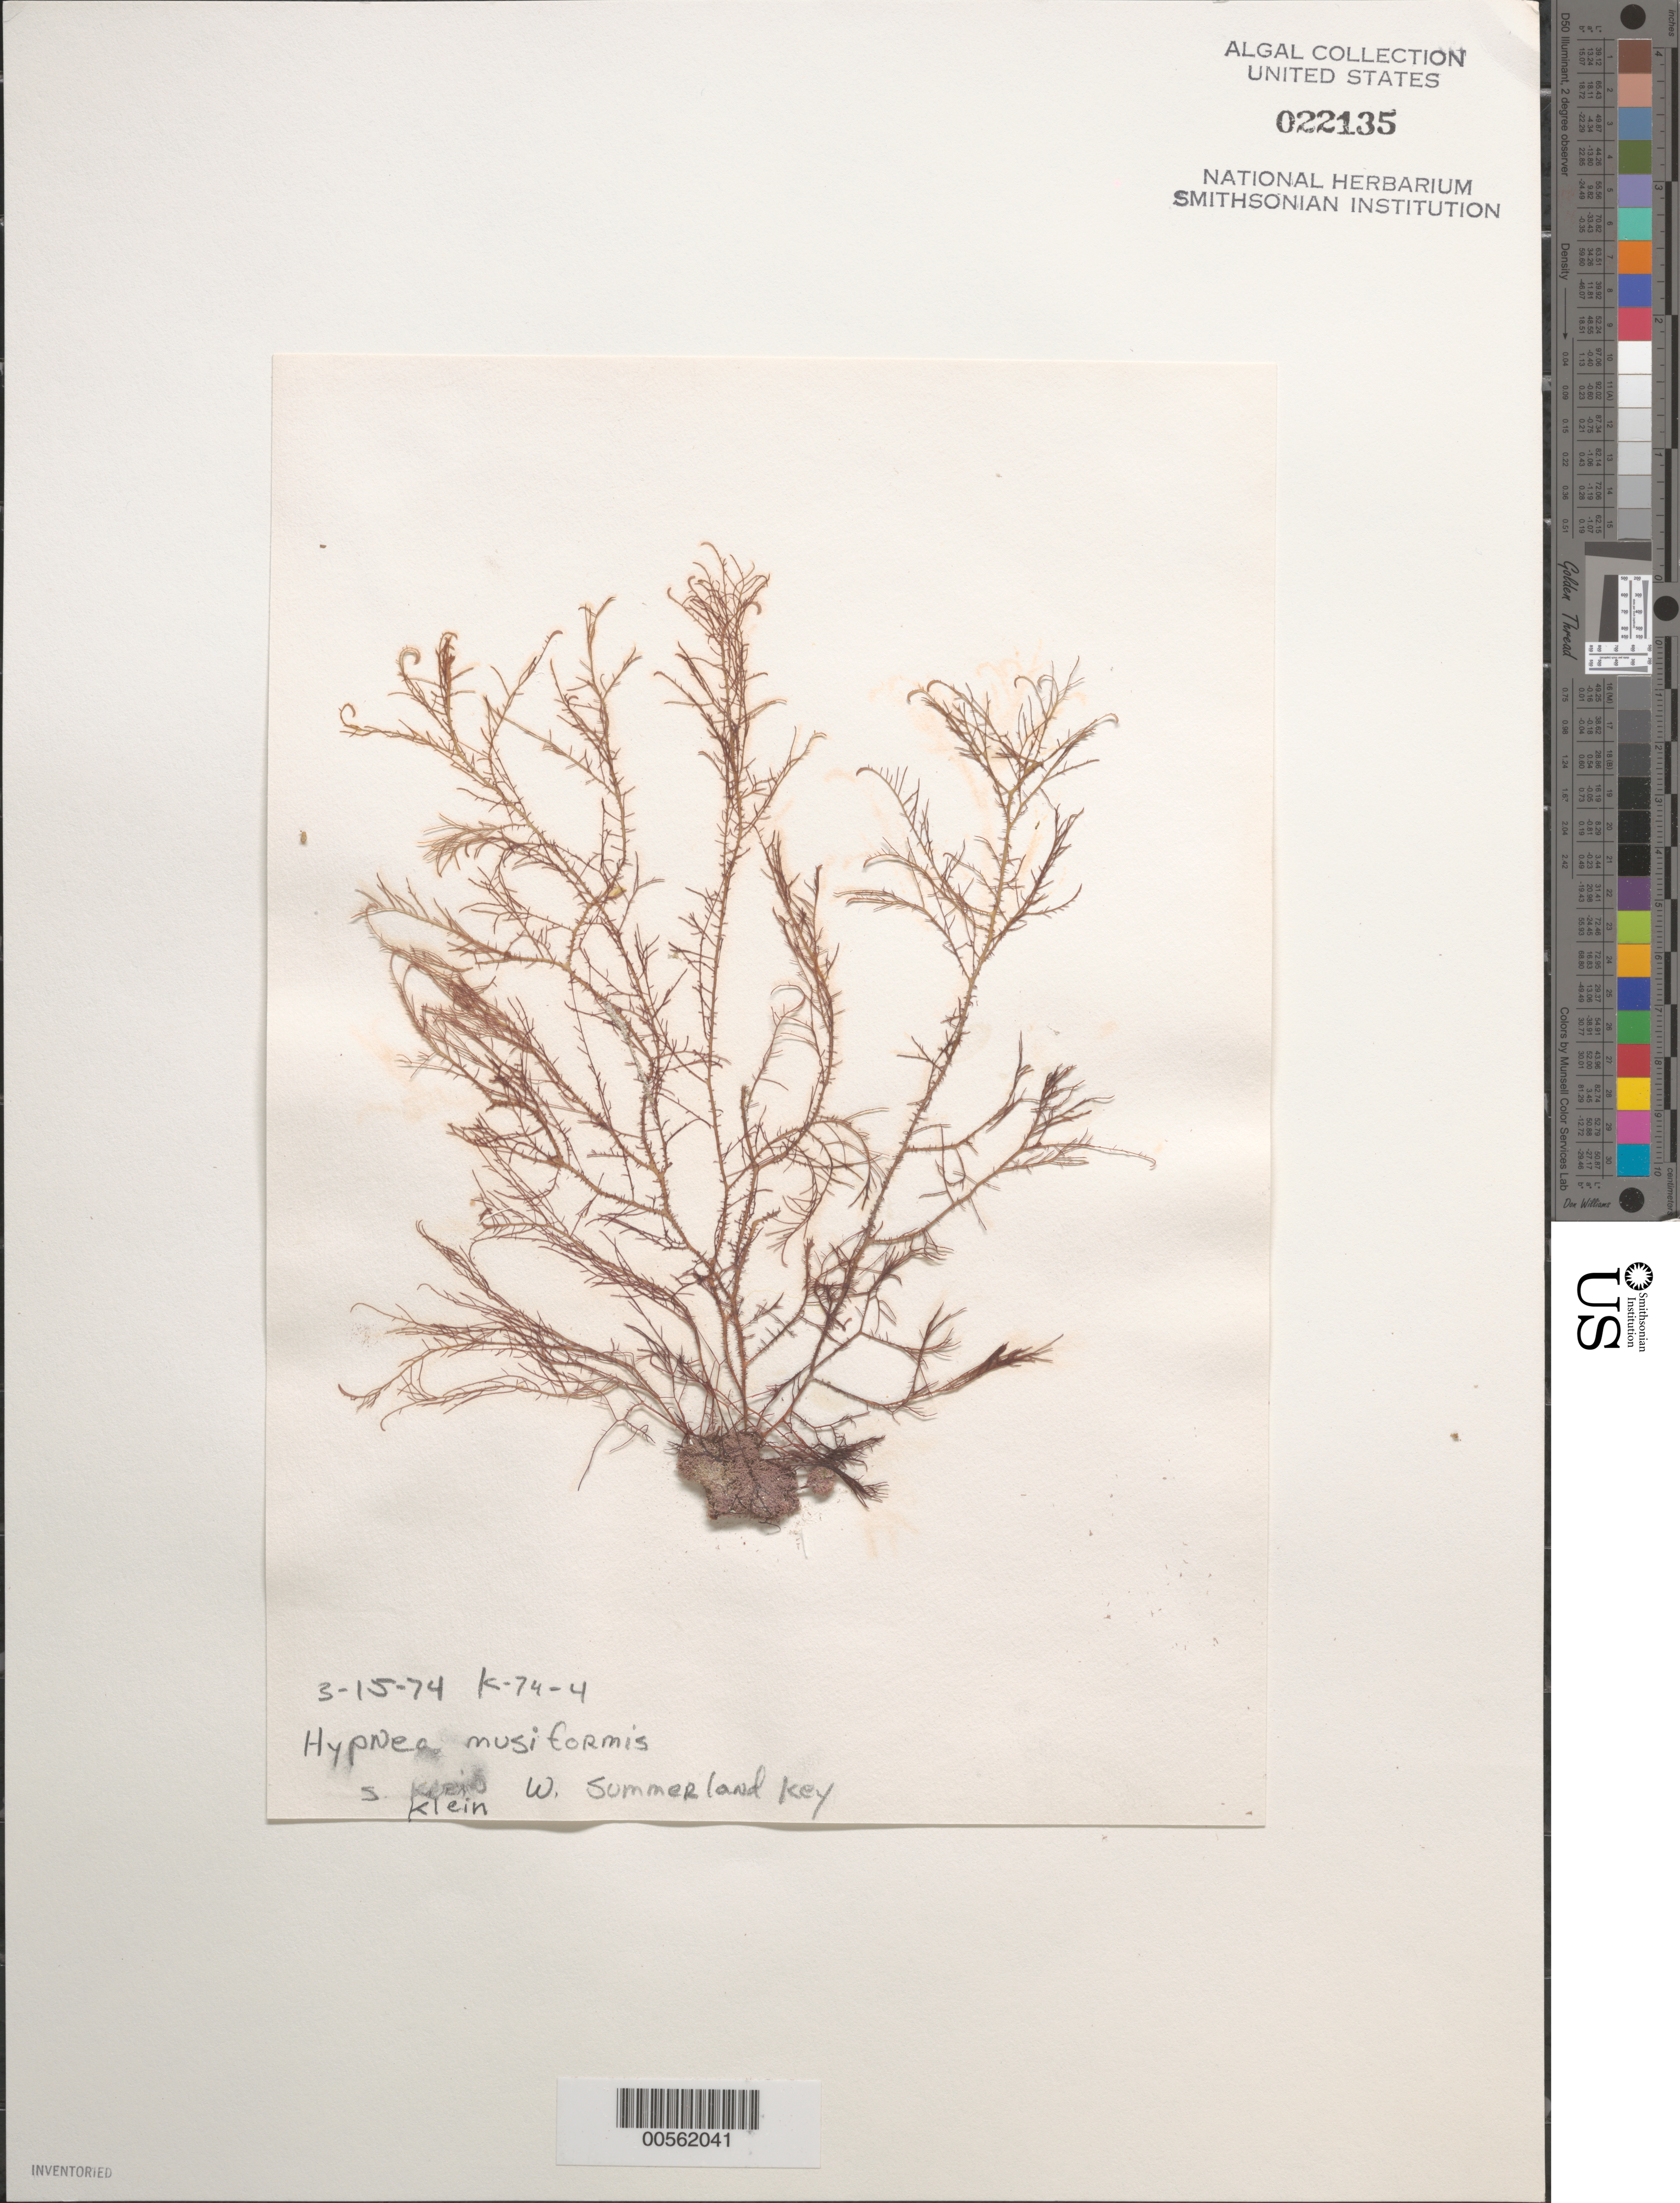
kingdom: Plantae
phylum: Rhodophyta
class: Florideophyceae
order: Gigartinales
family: Cystocloniaceae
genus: Hypnea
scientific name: Hypnea musciformis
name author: (Wulfen) J.V.Lamouroux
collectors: S. Klein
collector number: K-74-4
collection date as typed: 15 Mar 1974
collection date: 1974-03-15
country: United States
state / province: Florida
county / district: Monroe County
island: West Summerland Key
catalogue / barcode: US 22135